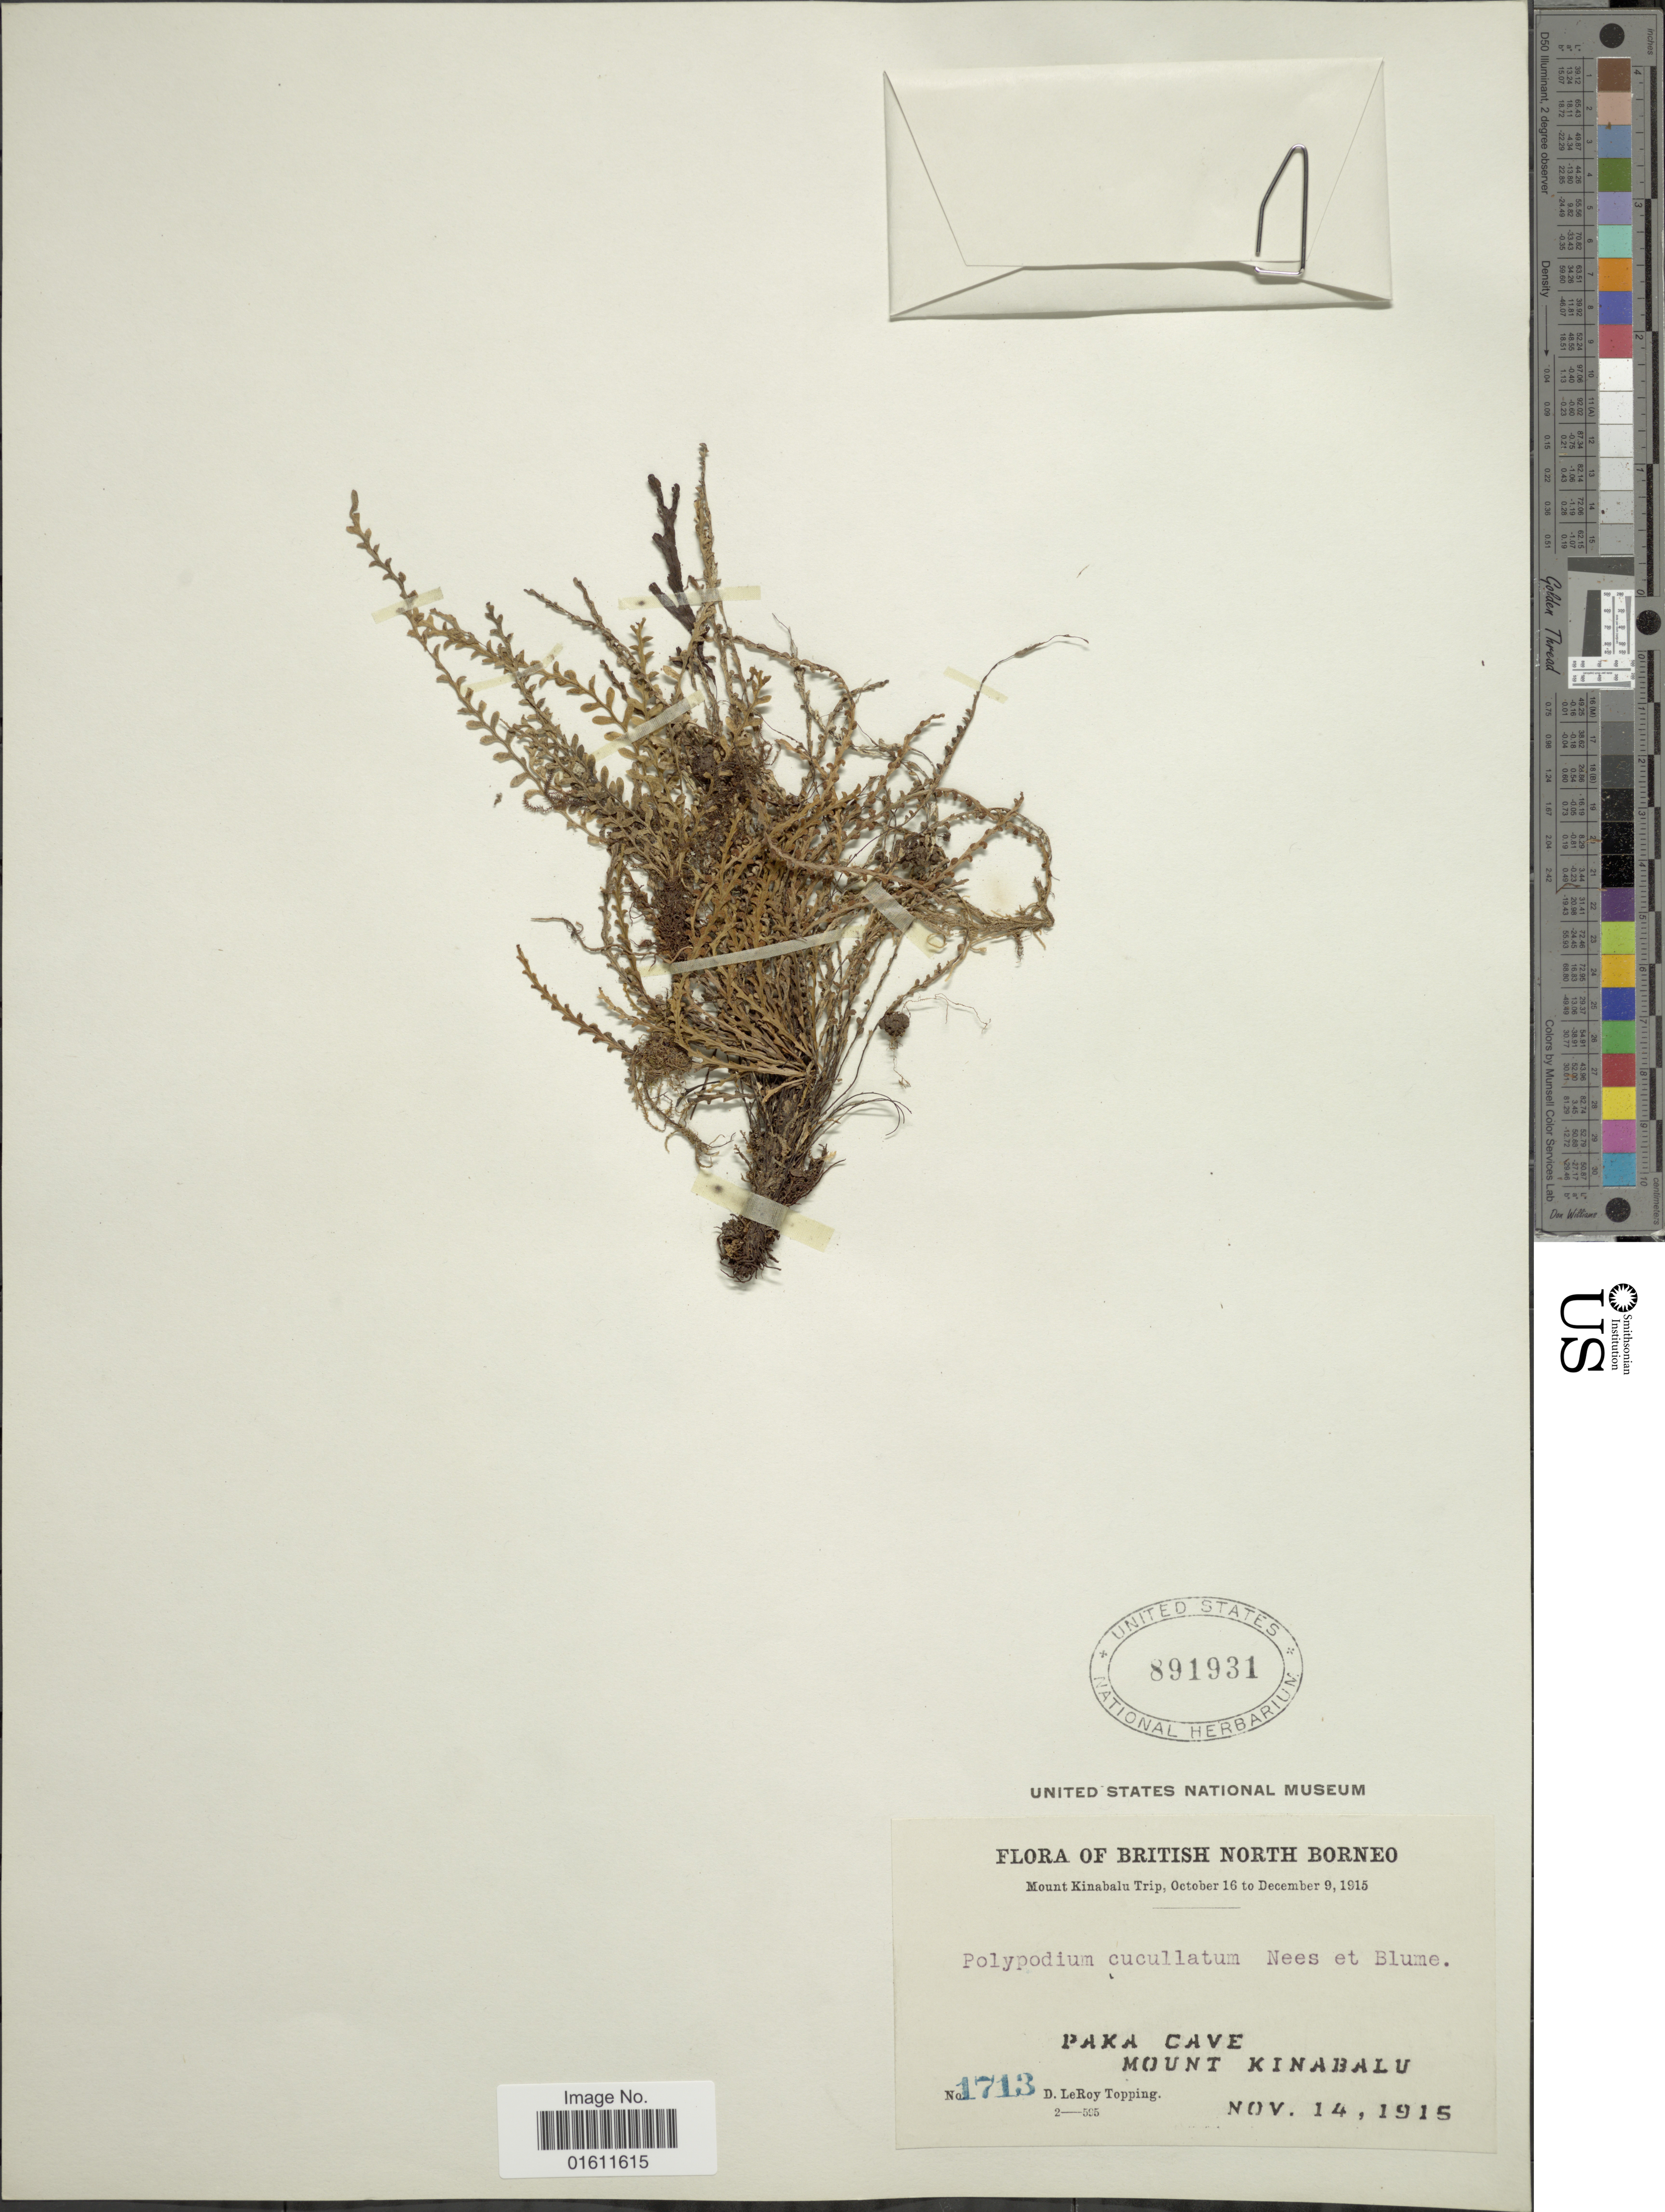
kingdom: Plantae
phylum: Tracheophyta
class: Polypodiopsida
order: Polypodiales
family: Polypodiaceae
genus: Prosaptia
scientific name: Prosaptia cucullatus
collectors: D. L. Topping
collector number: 1713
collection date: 1915-11-14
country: Malaysia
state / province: Sabah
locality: Mount Kinabalu, Paka Cave, British North Borneo.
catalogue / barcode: US 891931